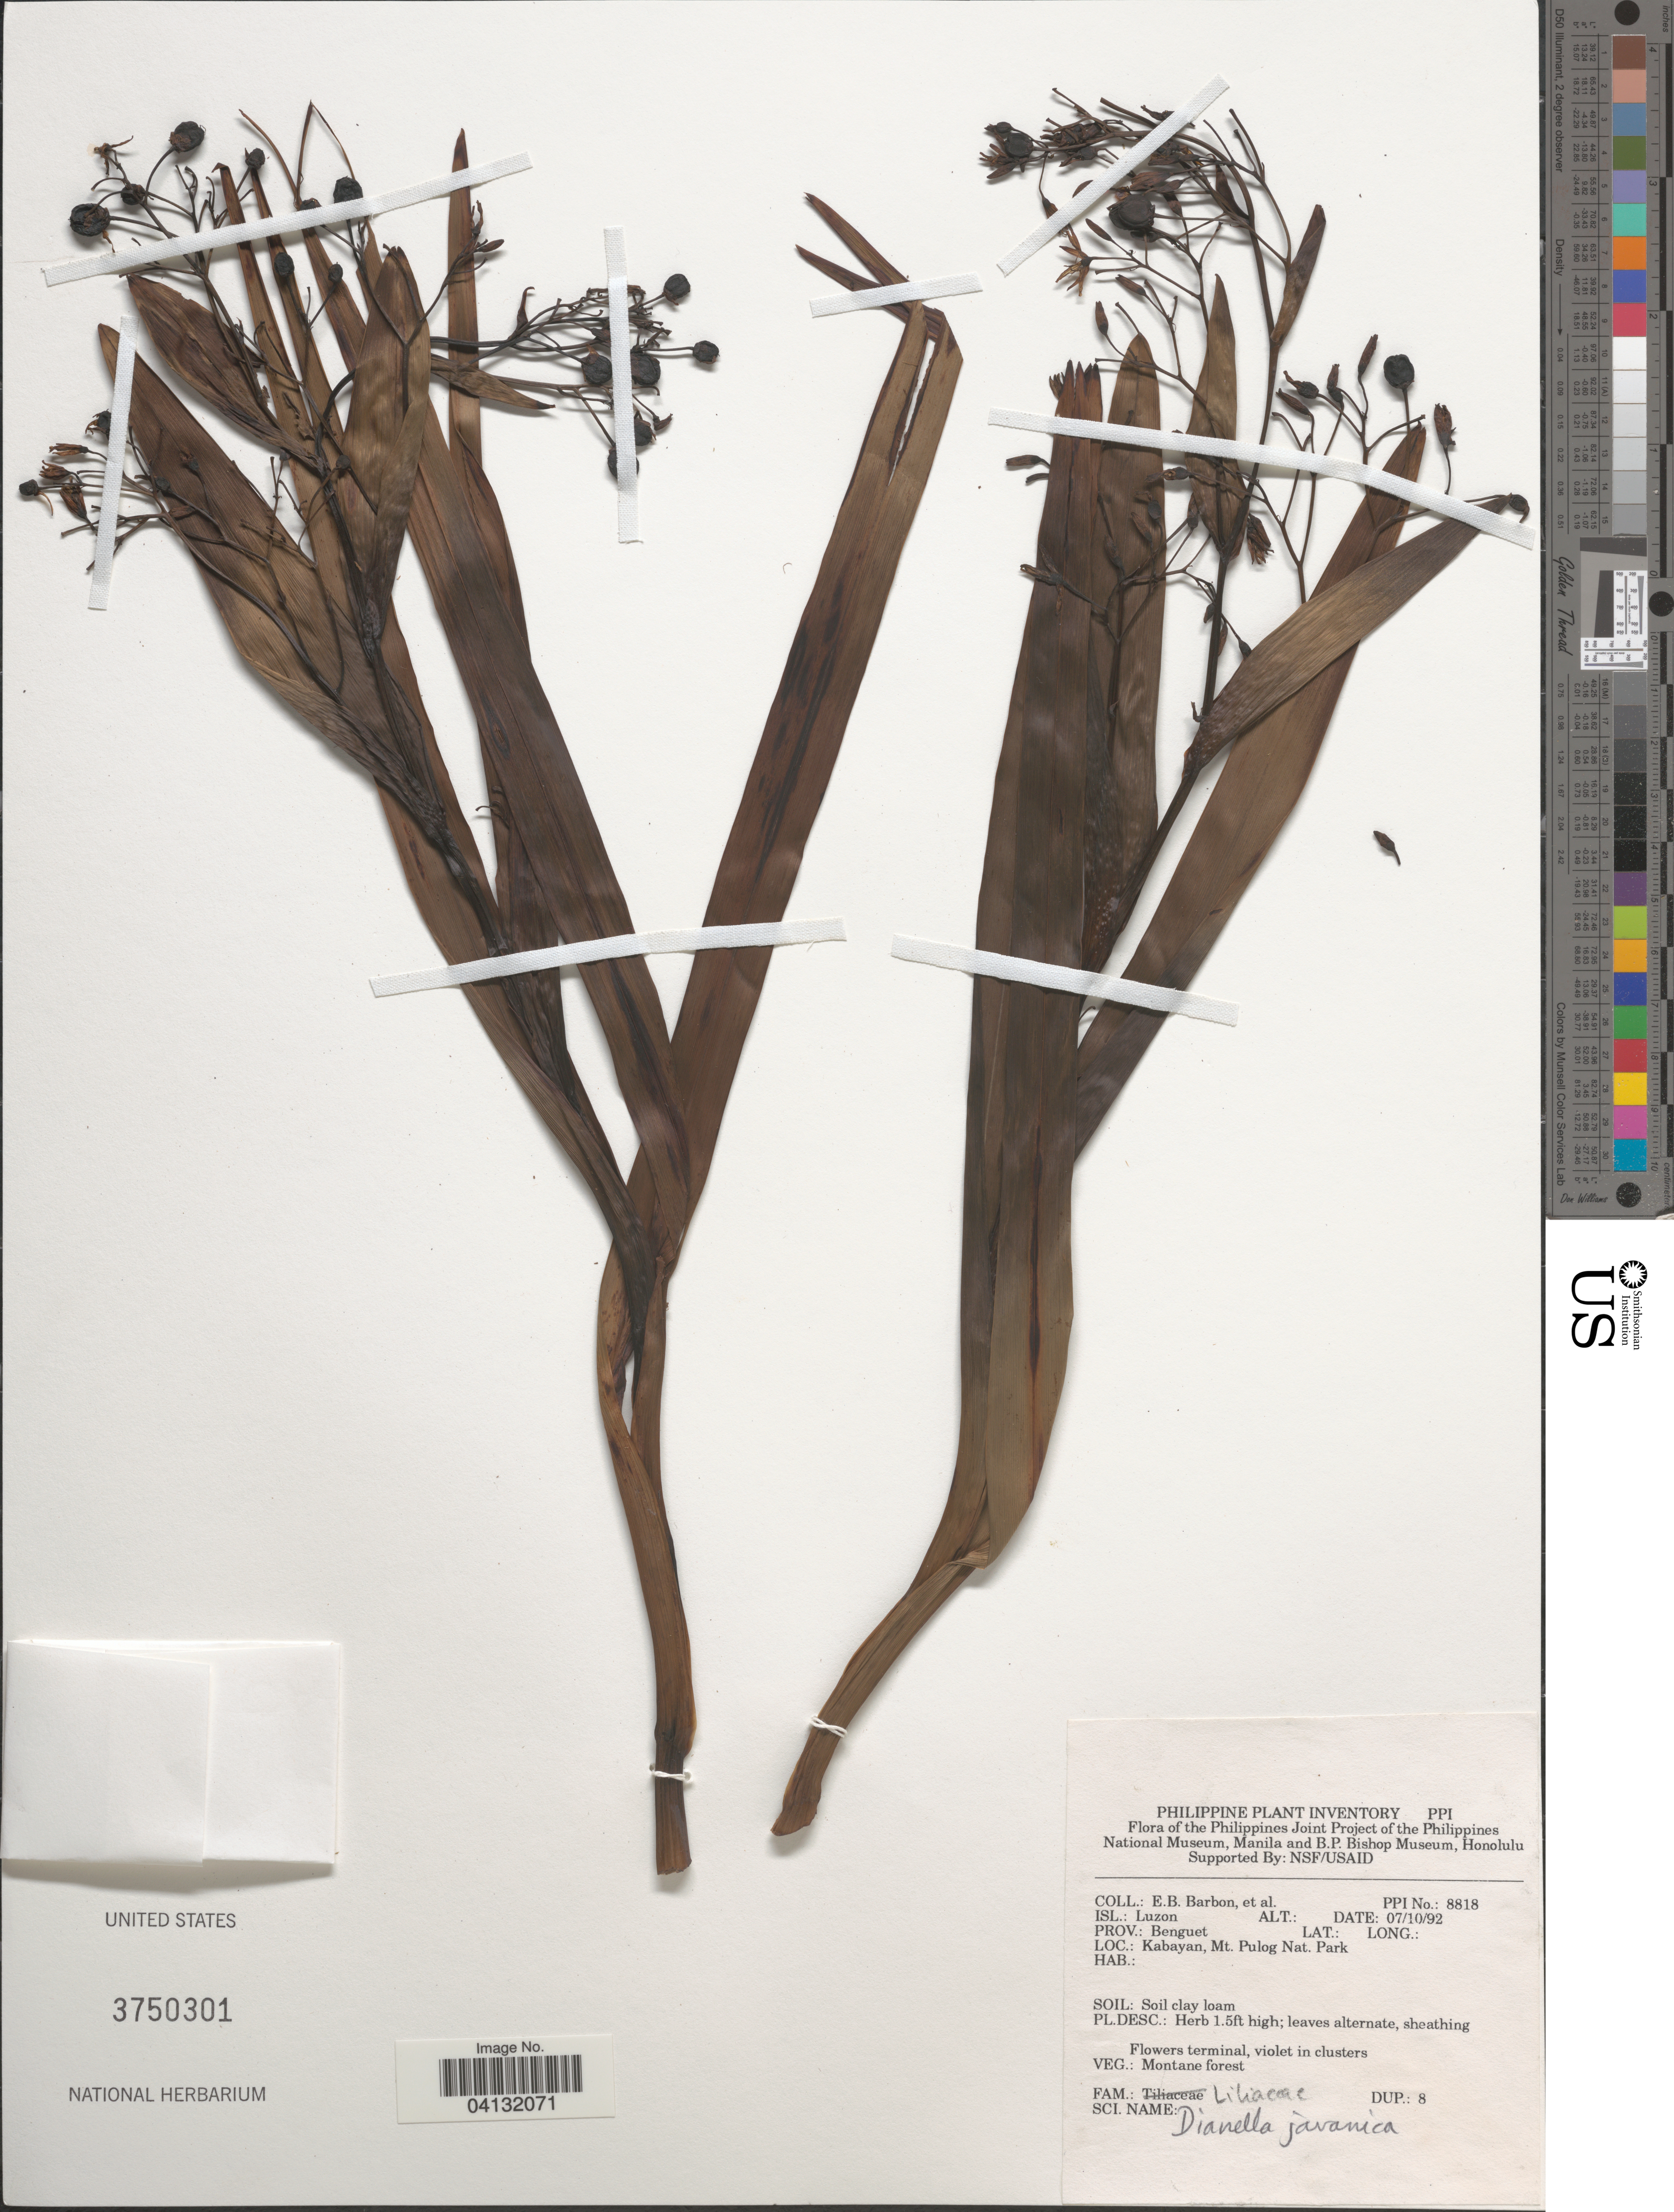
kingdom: Plantae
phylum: Tracheophyta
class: Liliopsida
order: Asparagales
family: Asphodelaceae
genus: Dianella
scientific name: Dianella javanica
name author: Blume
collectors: E. Barbon & et al.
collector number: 8818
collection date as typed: Transcribed d/m/y: 7/10/92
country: Philippines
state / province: Cordillera (Administrative Region)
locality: Isl.: Luzon. Prov.: Benguet. Kebayan, Mt. Pulog Nat. Park.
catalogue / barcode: US 3750301